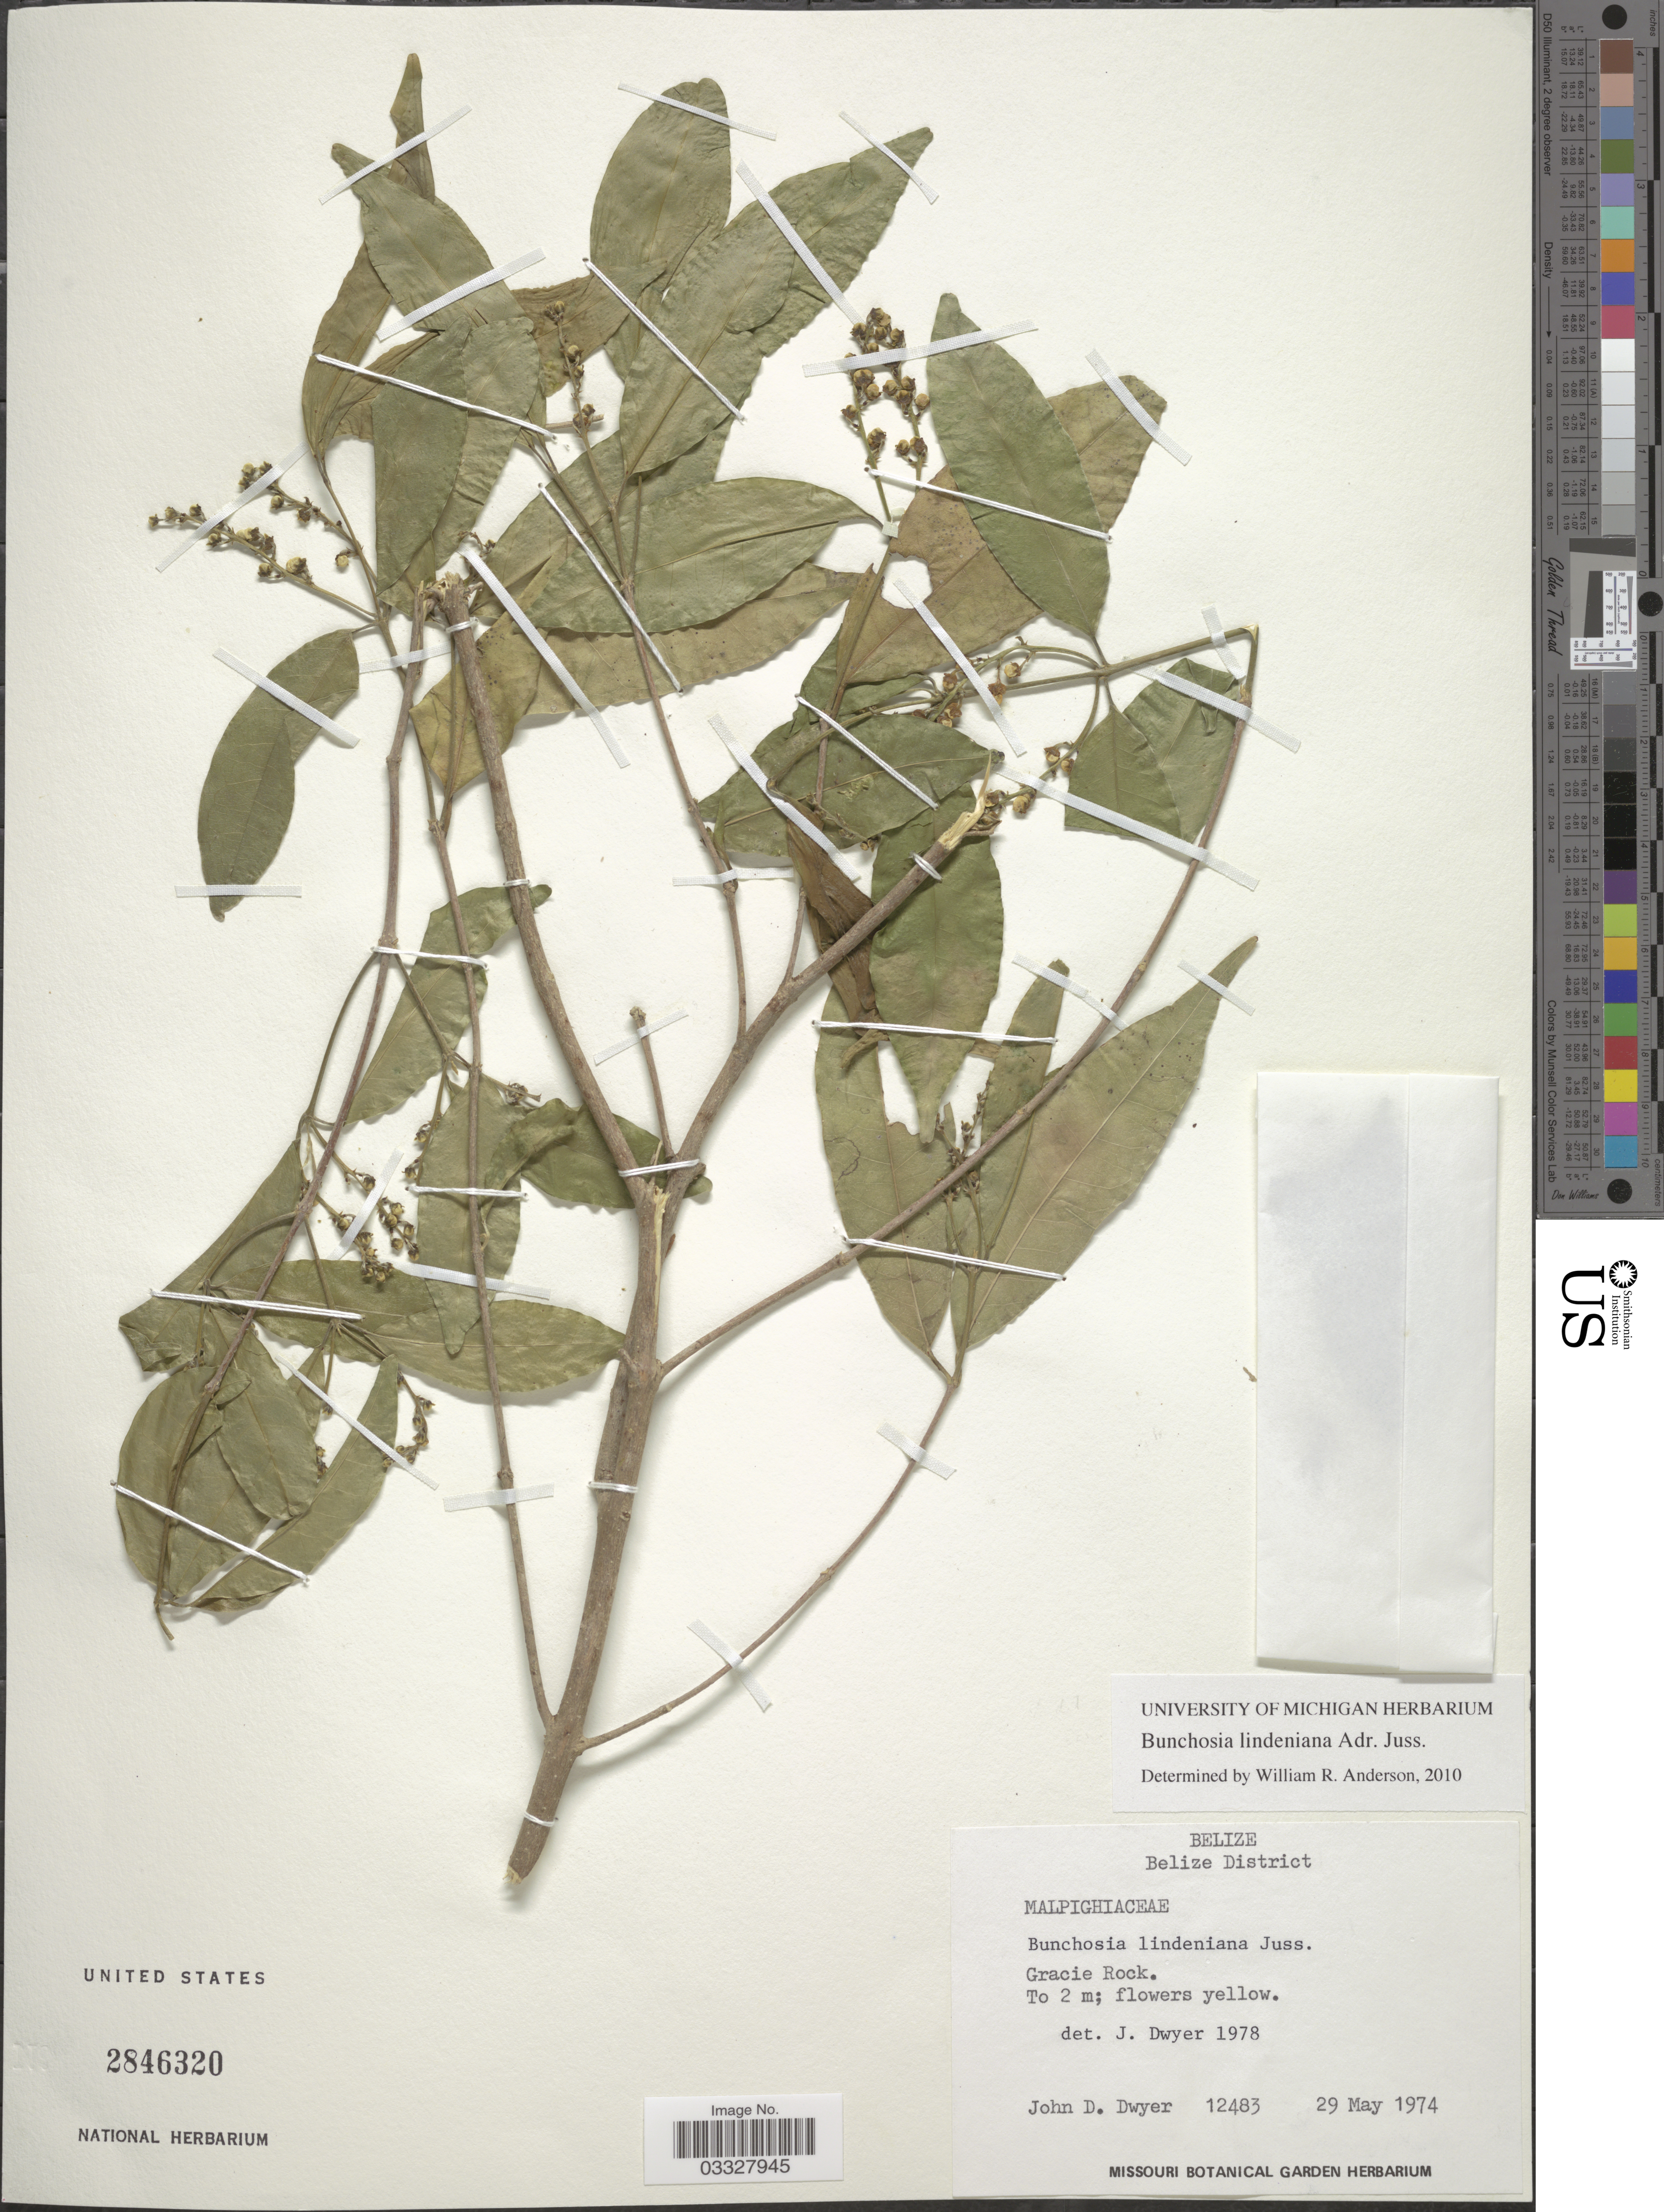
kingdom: Plantae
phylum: Tracheophyta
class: Magnoliopsida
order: Malpighiales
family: Malpighiaceae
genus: Bunchosia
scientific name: Bunchosia lindeniana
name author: A. Juss.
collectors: J. D. Dwyer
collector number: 12483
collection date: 1974-05-29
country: Belize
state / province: Belize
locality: Belize District. Gracie Rock.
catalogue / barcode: US 2846320